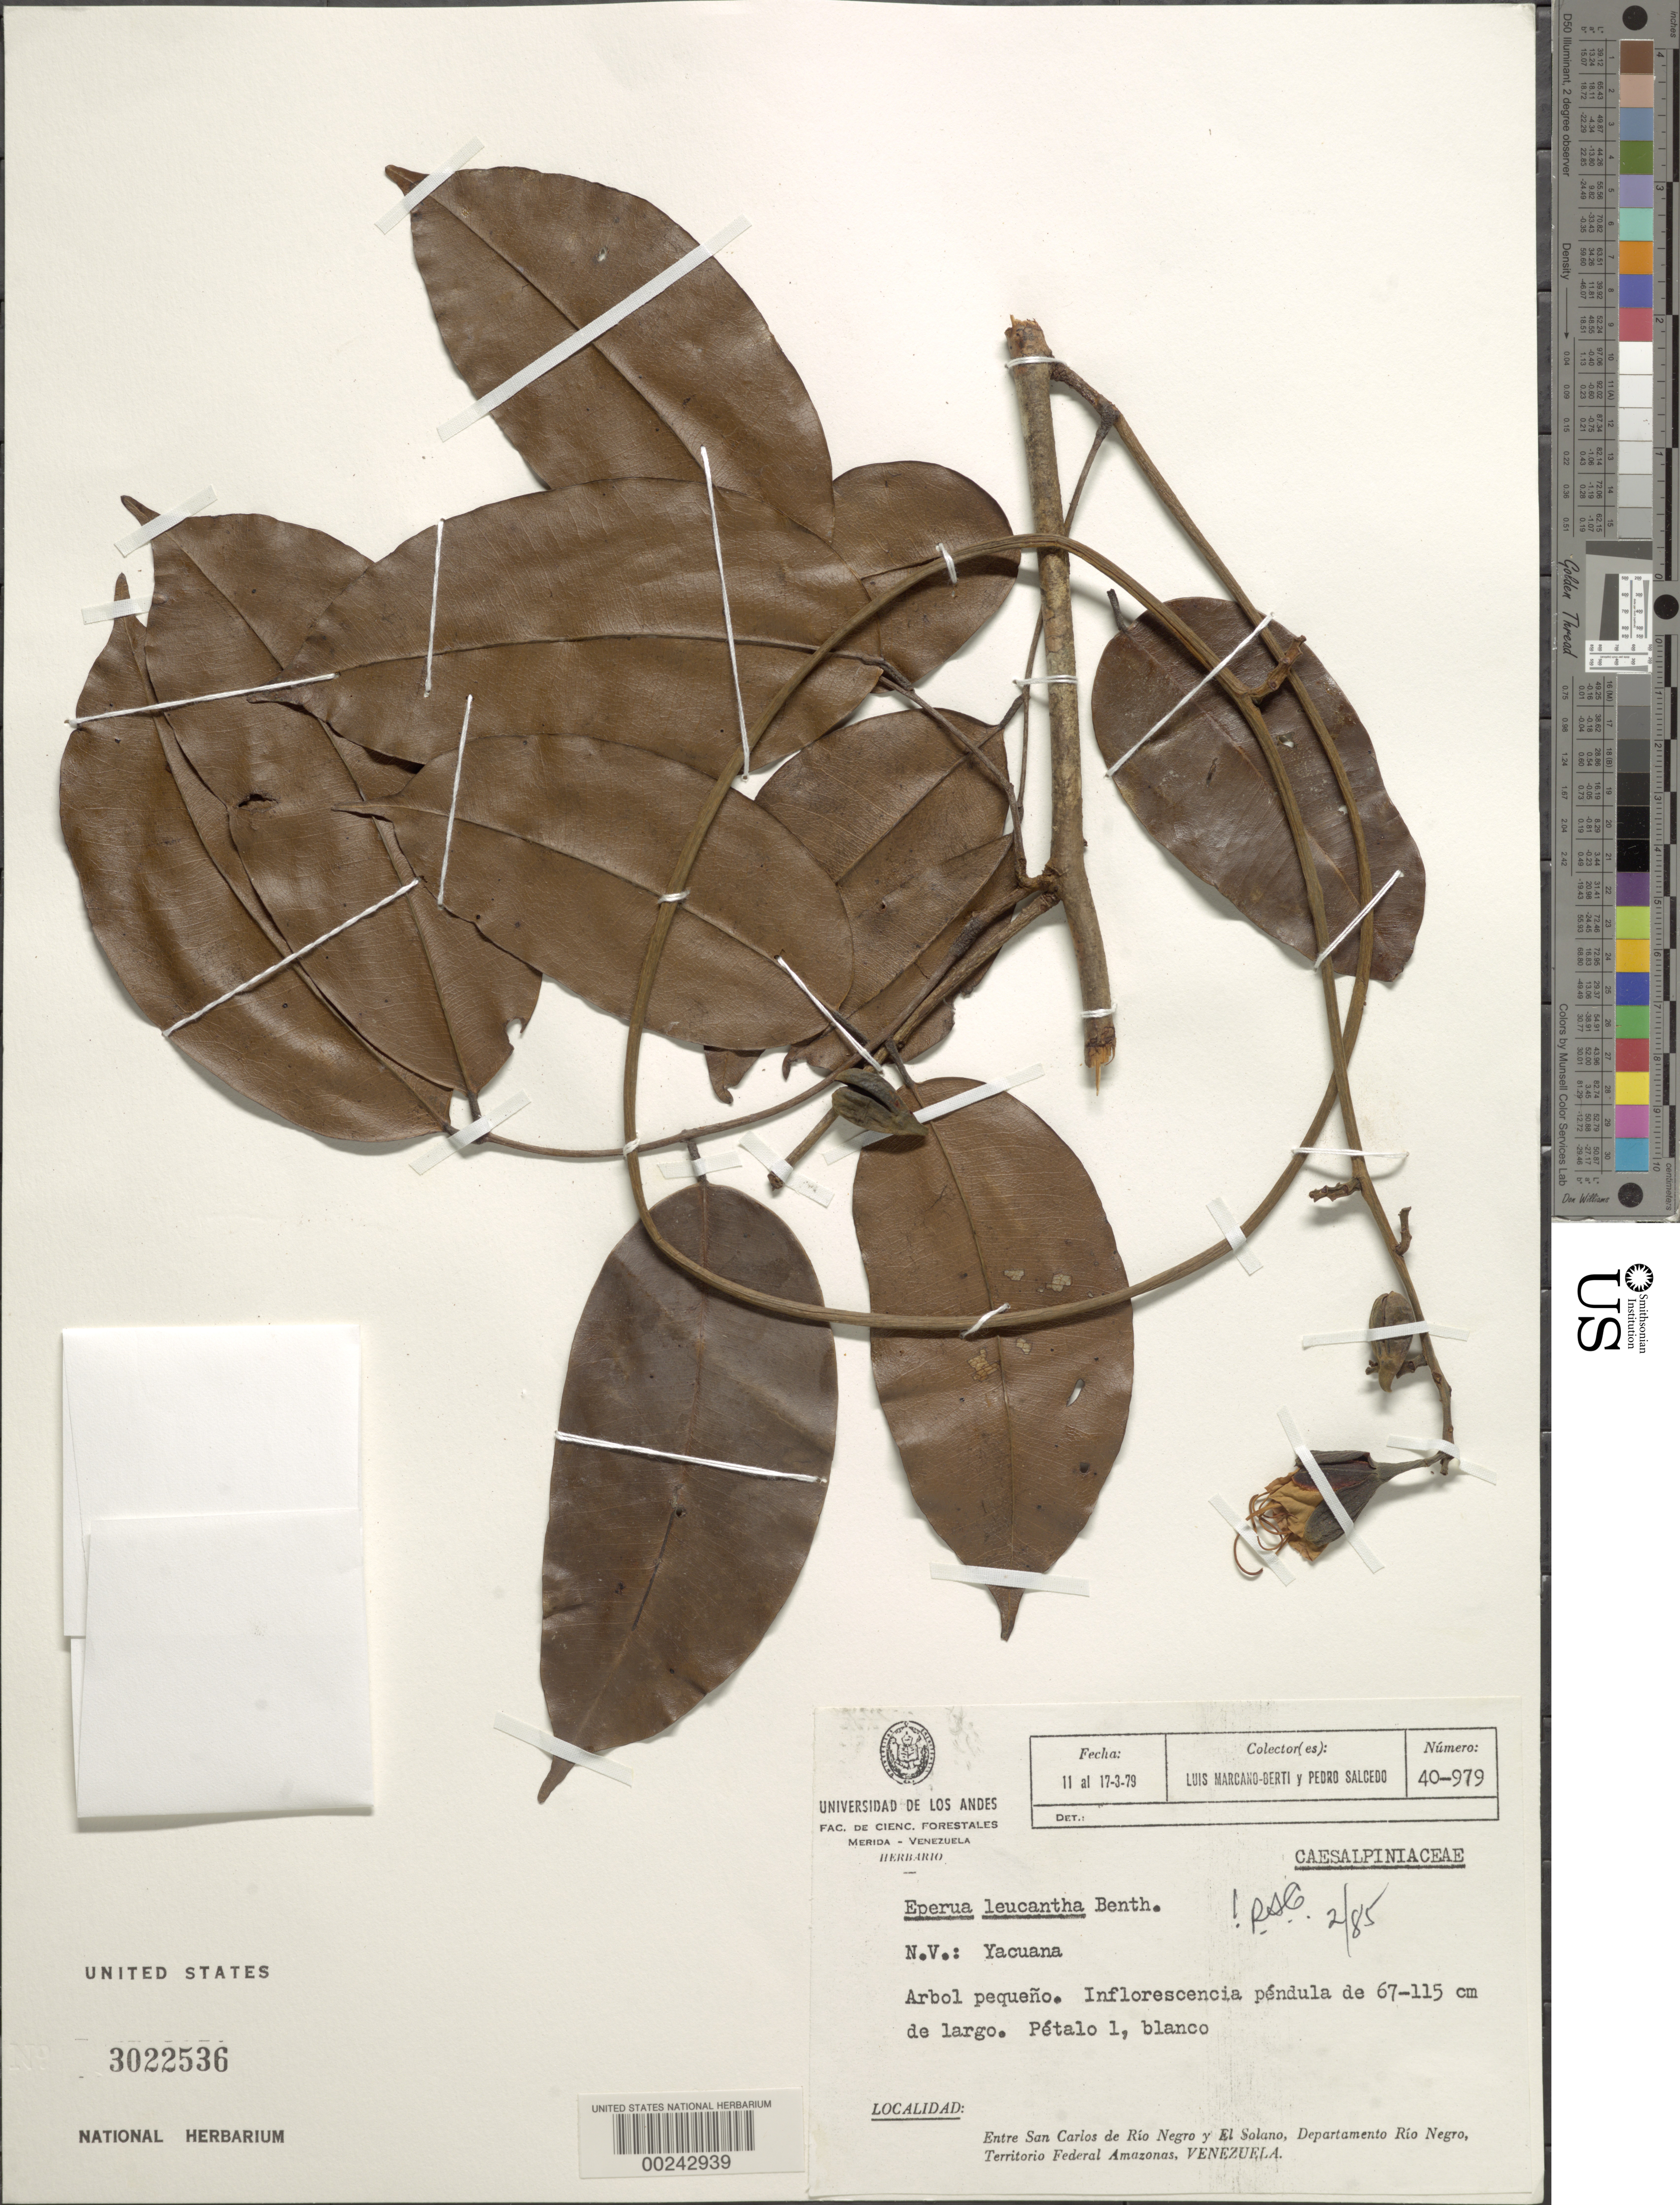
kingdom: Plantae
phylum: Tracheophyta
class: Magnoliopsida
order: Fabales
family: Fabaceae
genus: Eperua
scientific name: Eperua leucantha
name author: Benth.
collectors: L. Marcano-Berti & P. Salcedo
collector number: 40-979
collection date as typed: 11 Mar 1979 to 17 Mar 1979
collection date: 1979-03-11/1979-03-17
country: Venezuela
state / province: Amazonas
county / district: Rio Negro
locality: Between san carlos de rio negro and el salano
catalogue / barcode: US 3022536